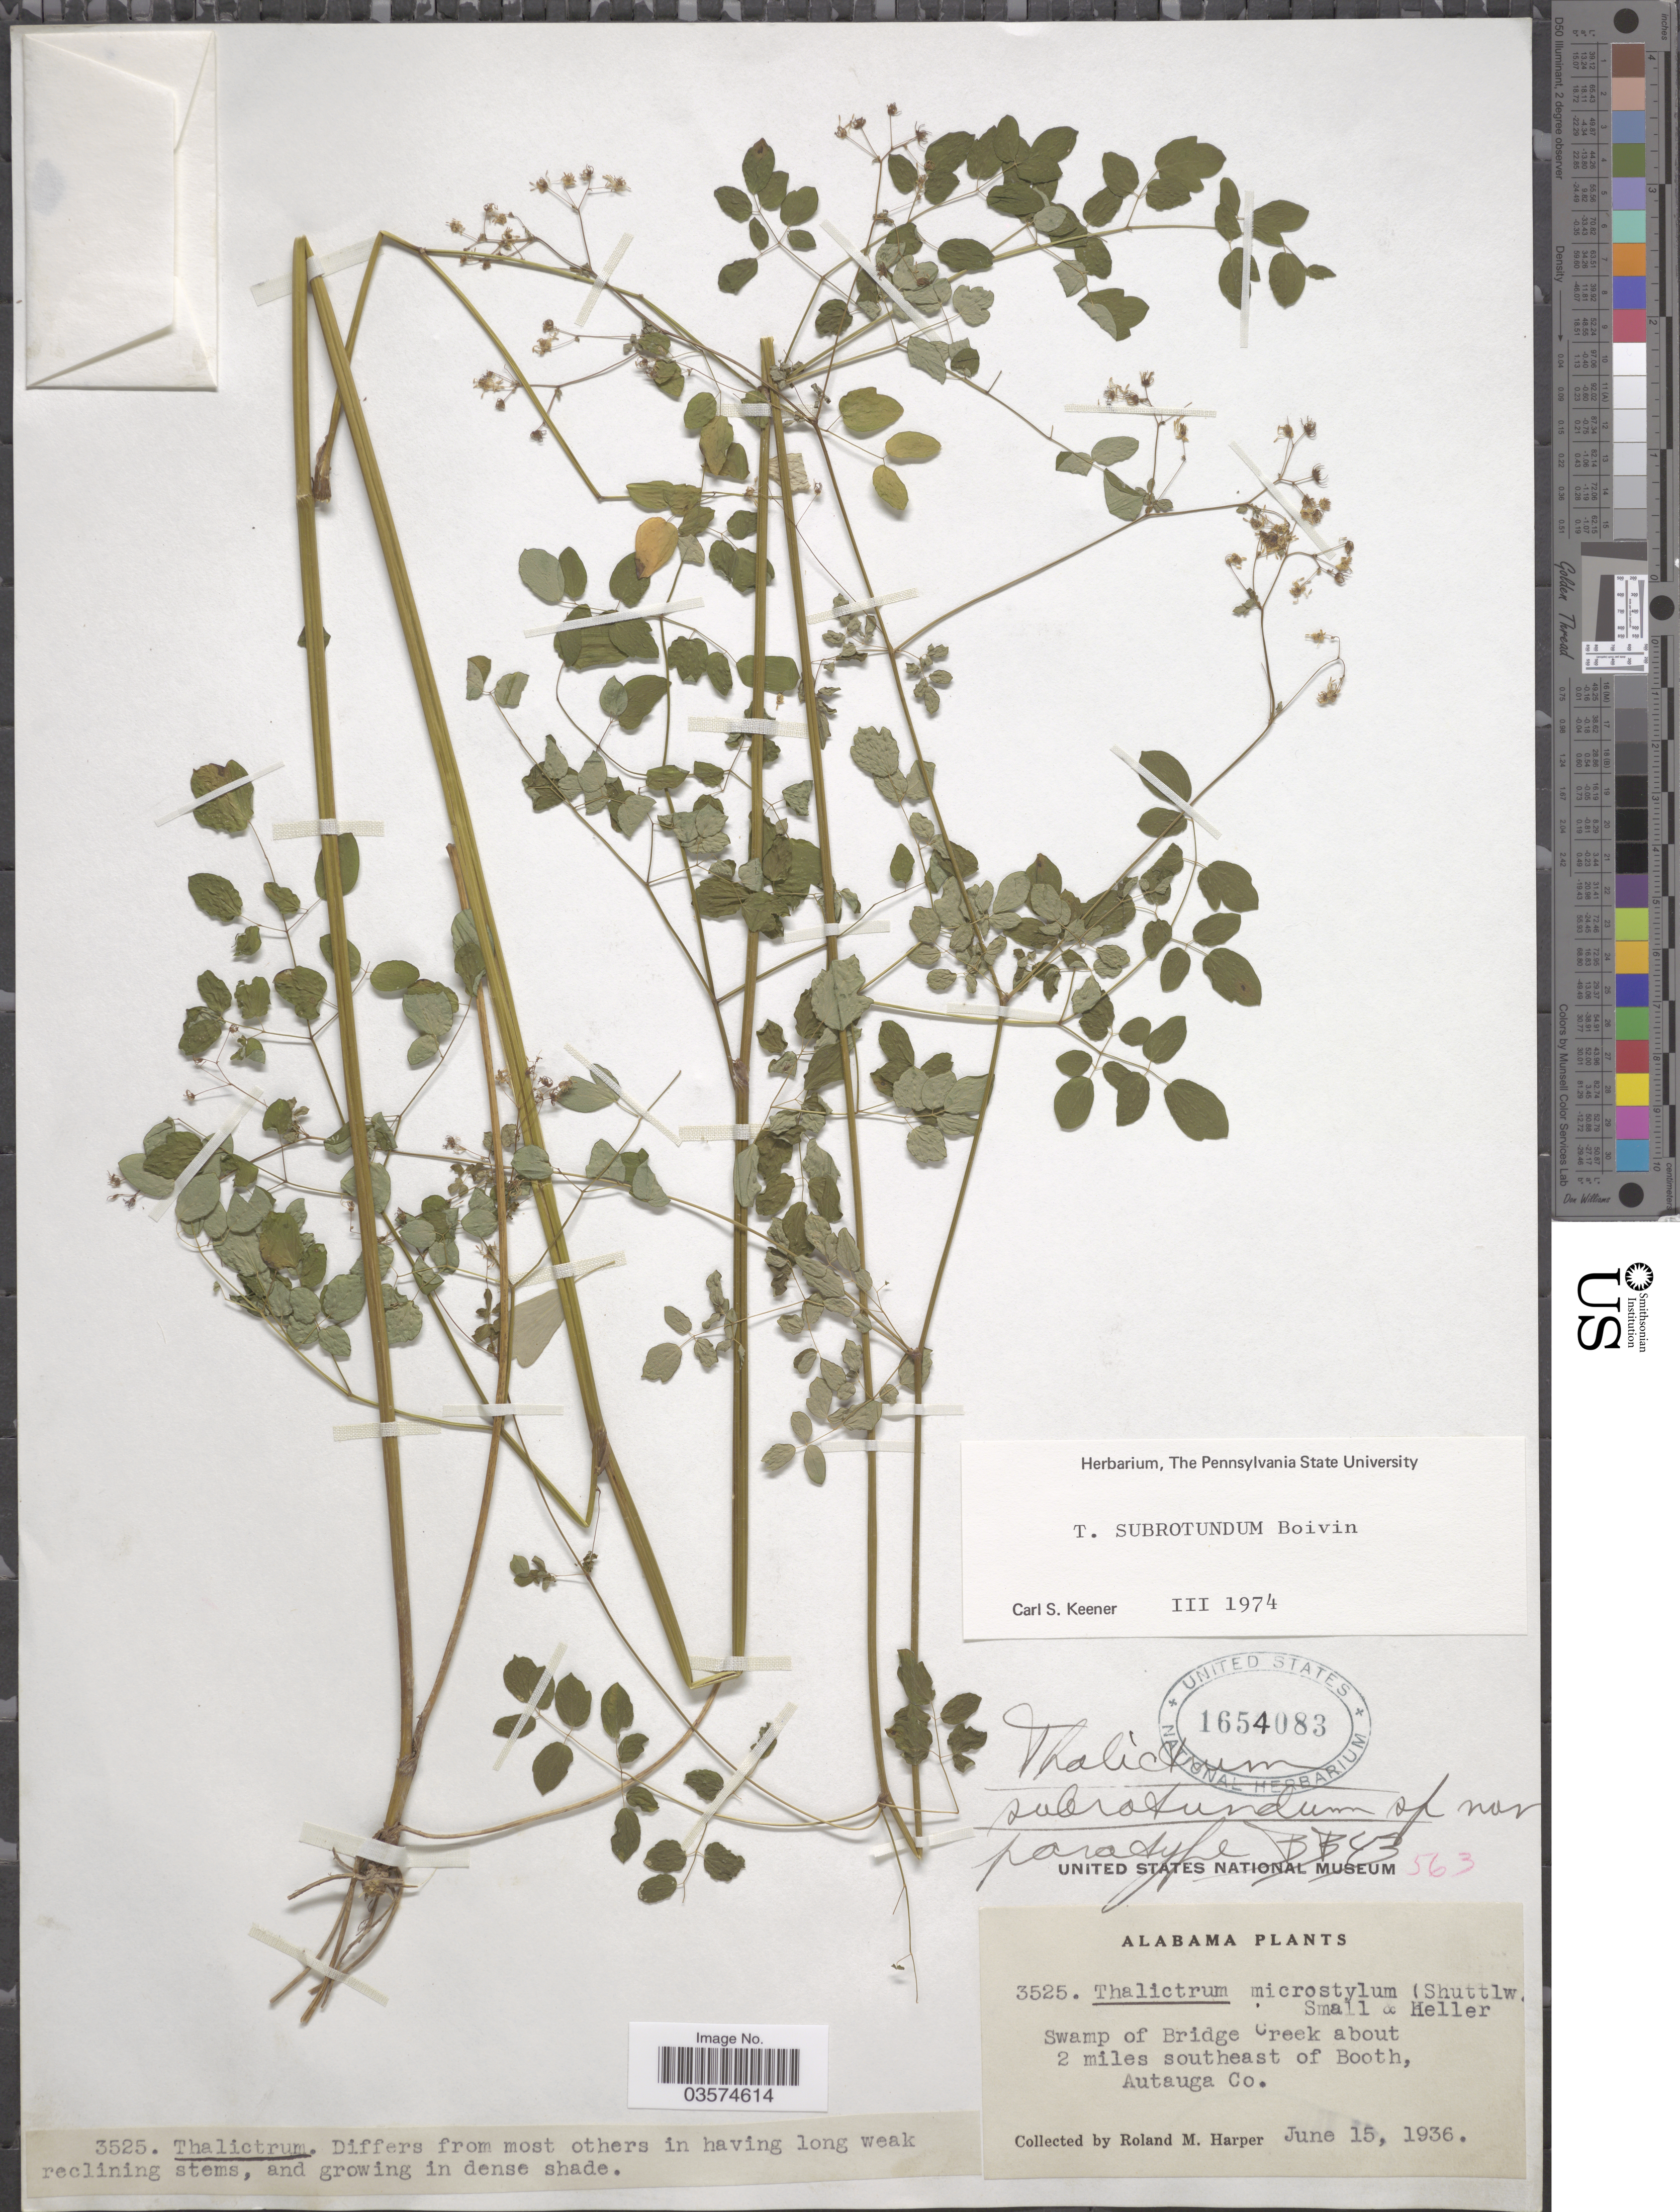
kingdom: Plantae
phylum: Tracheophyta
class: Magnoliopsida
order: Ranunculales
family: Ranunculaceae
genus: Thalictrum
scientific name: Thalictrum subrotundum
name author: B. Boivin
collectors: R. M. Harper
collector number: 3525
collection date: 1936-06-15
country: United States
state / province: Alabama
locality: Swamp of Bridge Creek about 2 miles southeast of Booth Autauga Co.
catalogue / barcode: US 1654083